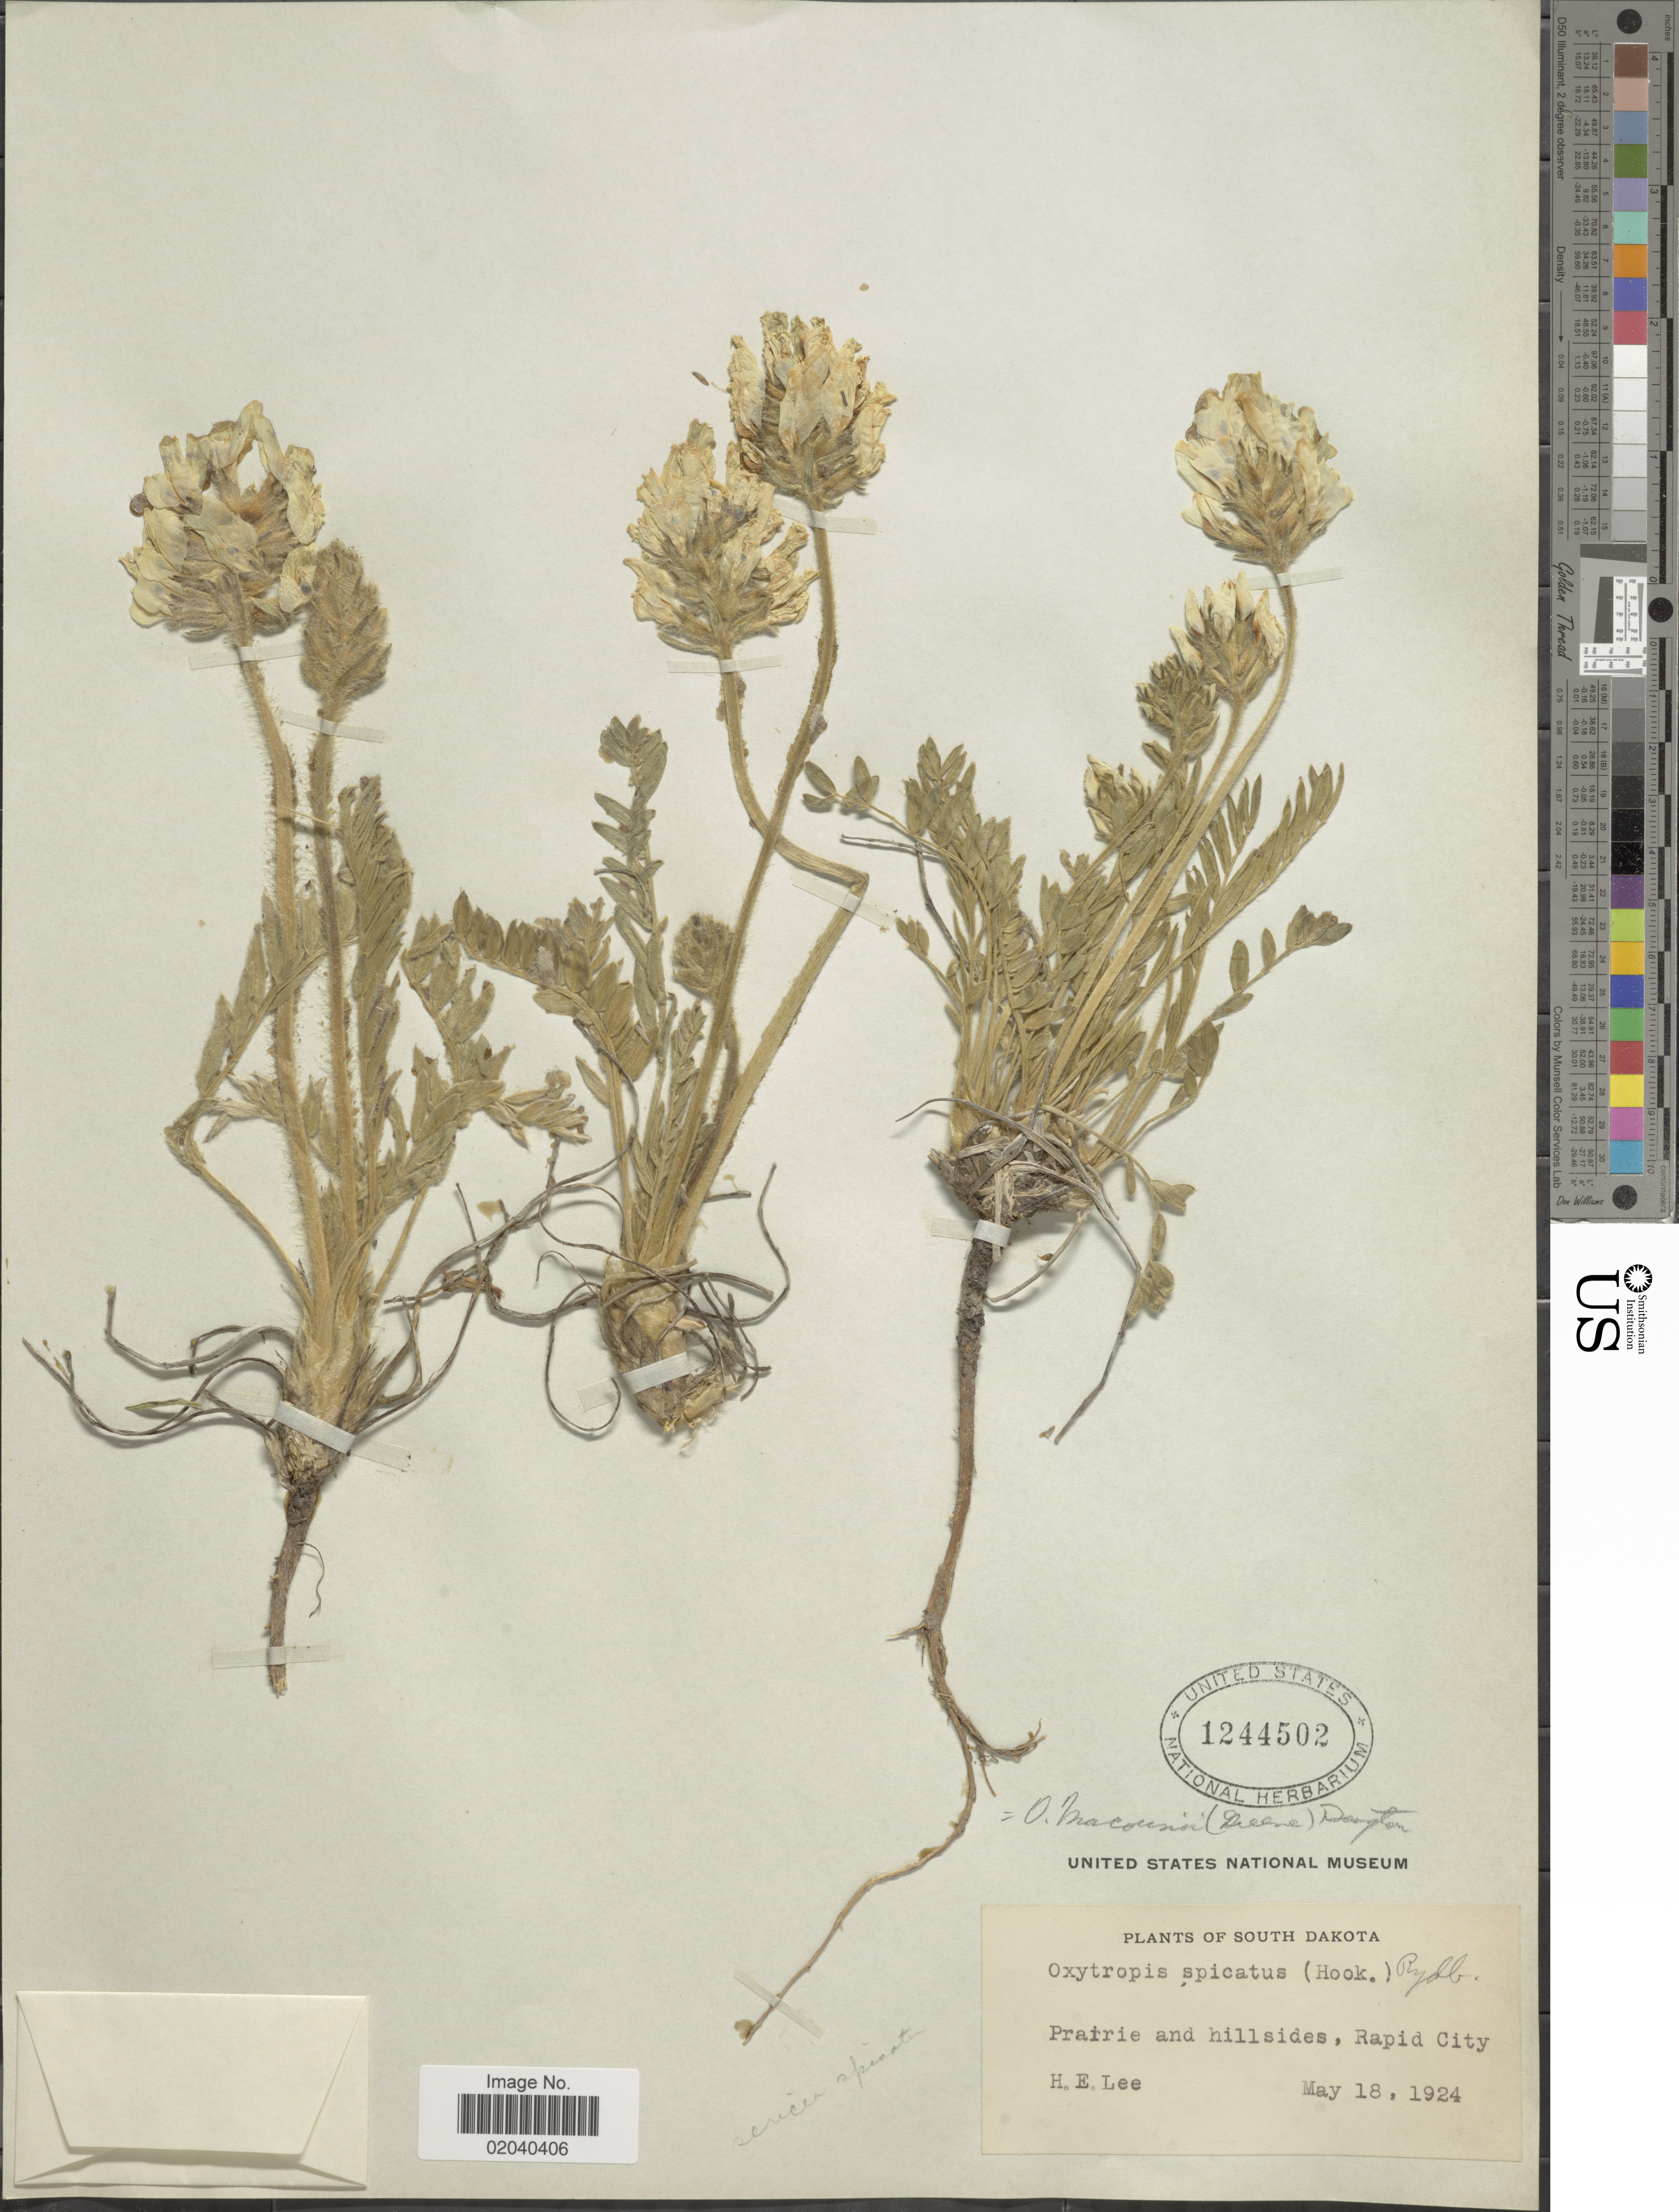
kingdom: Plantae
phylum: Tracheophyta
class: Magnoliopsida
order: Fabales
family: Fabaceae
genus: Oxytropis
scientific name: Oxytropis sericea var. spicata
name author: (Hook.) Barneby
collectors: H. Lee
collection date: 1924-05-18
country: United States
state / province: South Dakota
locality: Prairie and hillsides, Rapid City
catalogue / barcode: US 1244502